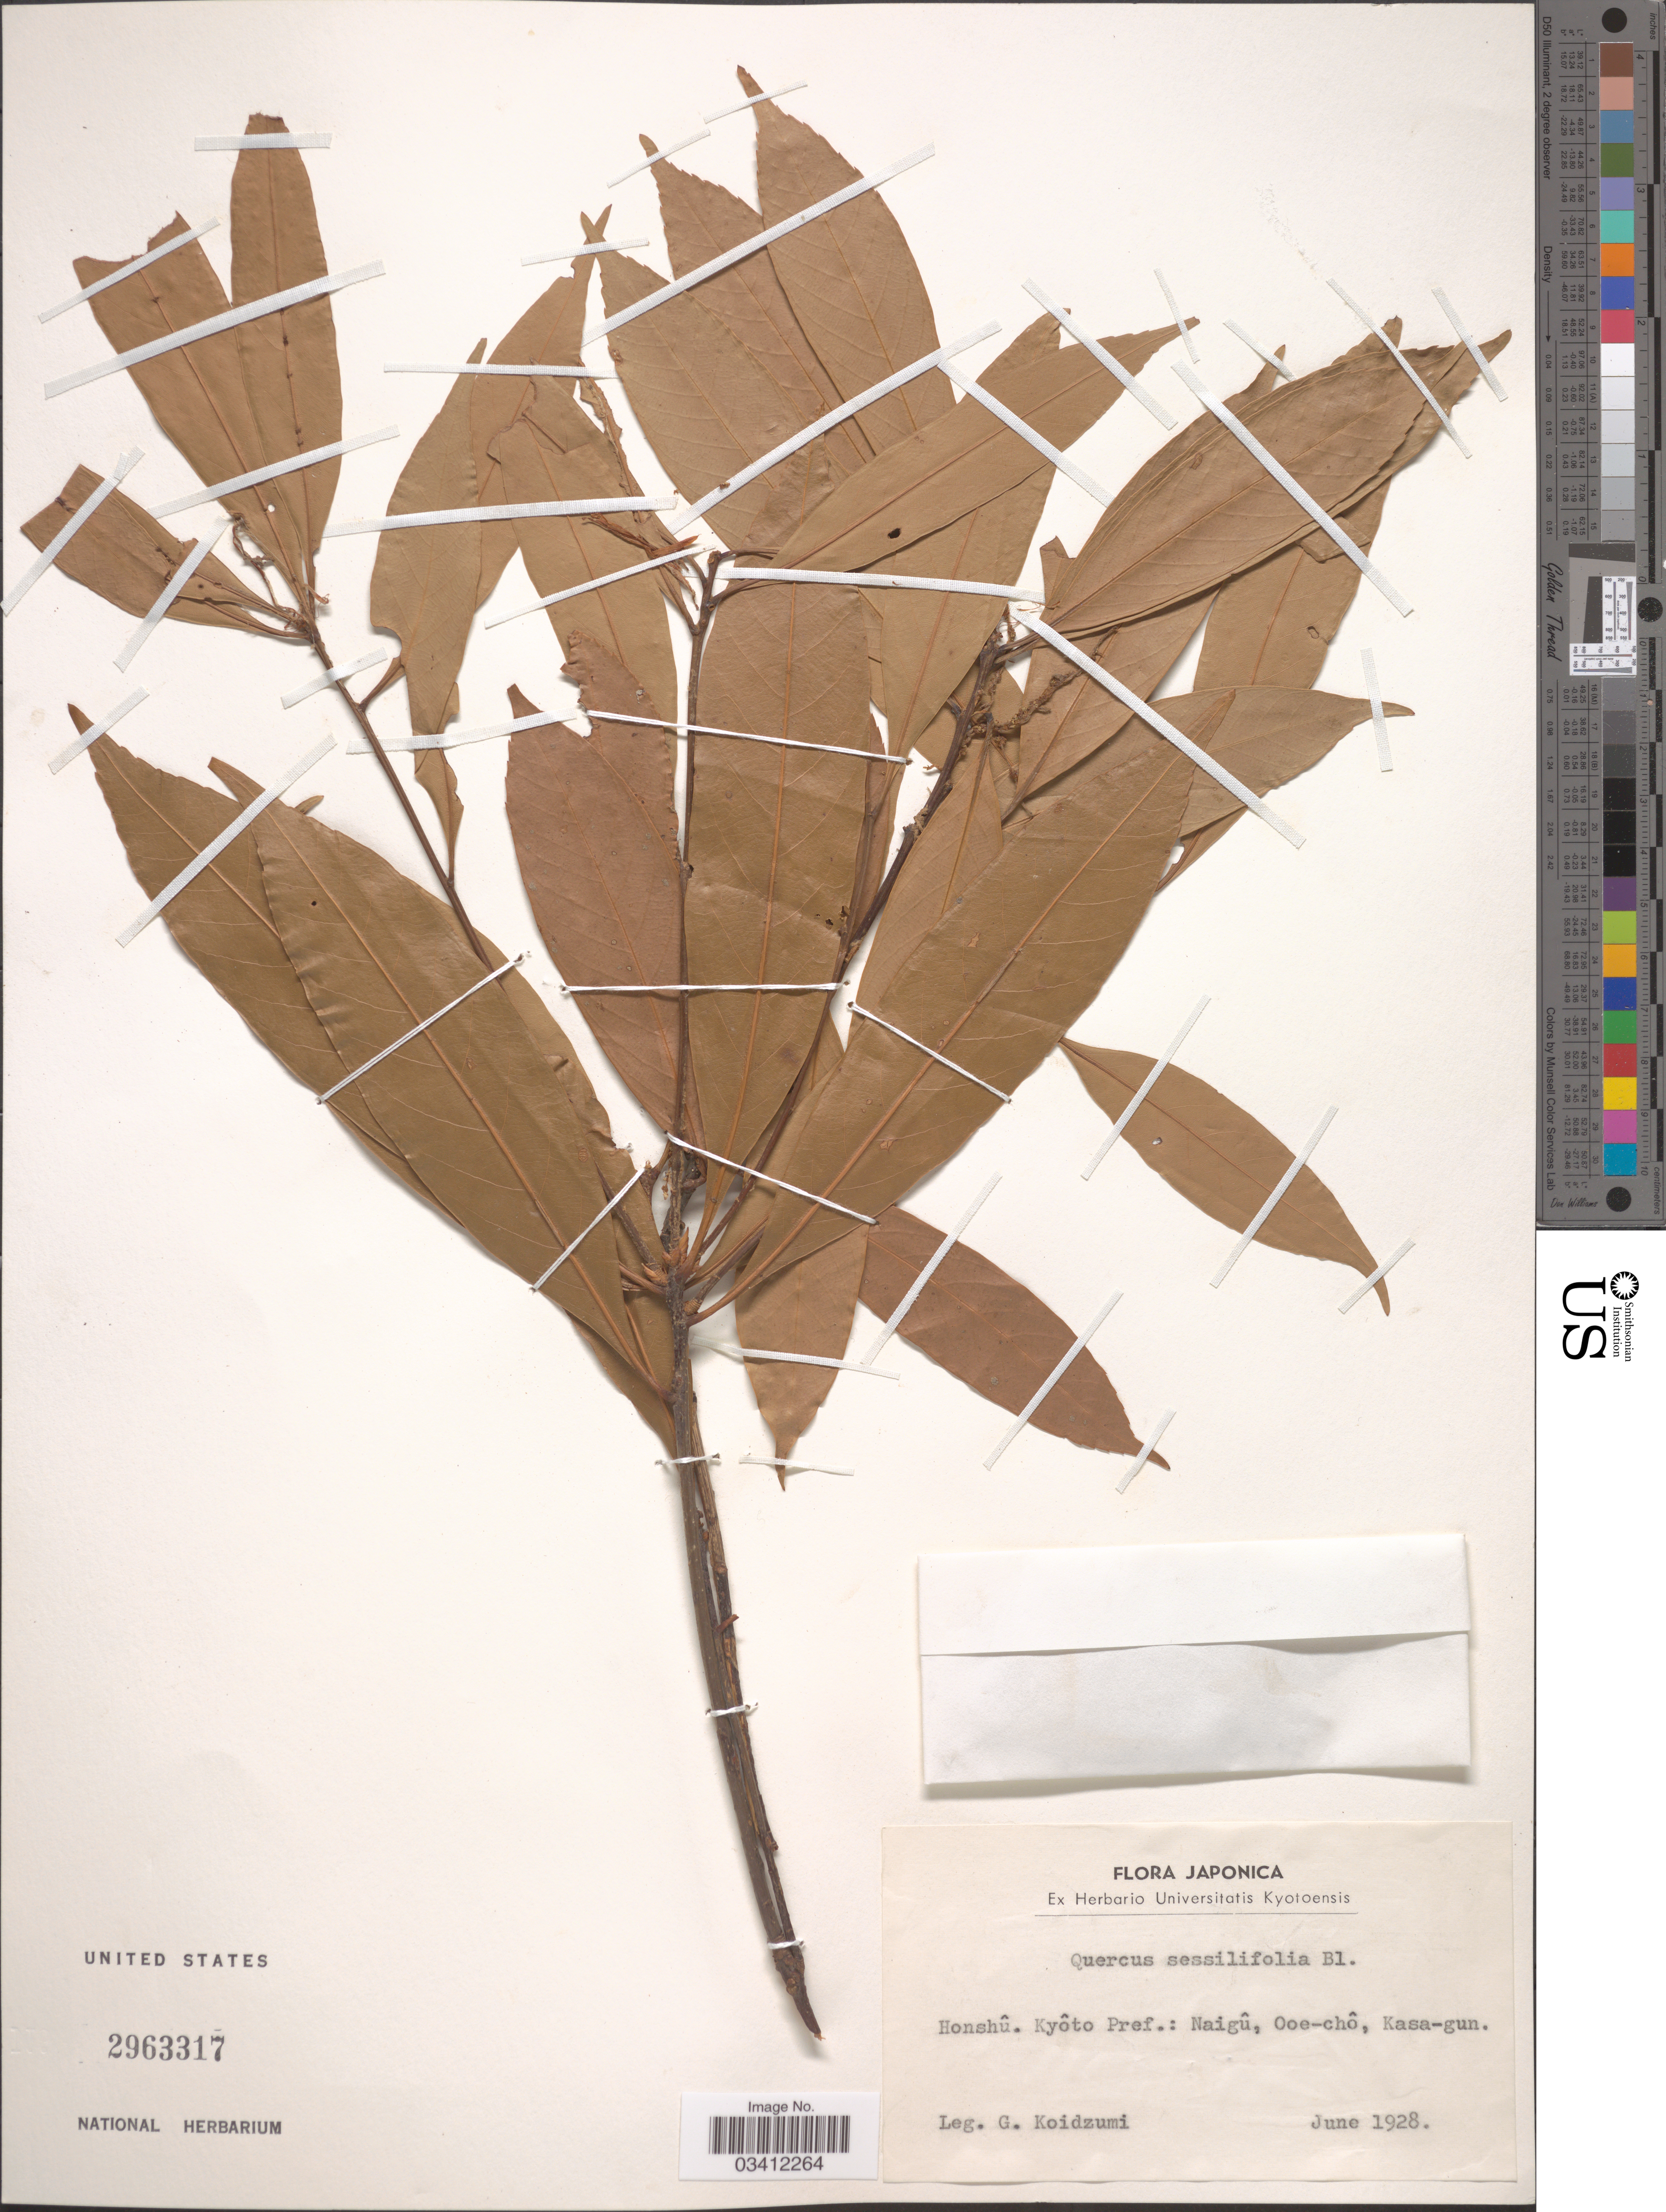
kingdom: Plantae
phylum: Tracheophyta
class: Magnoliopsida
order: Fagales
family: Fagaceae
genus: Quercus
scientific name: Quercus sessiliflora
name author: Salisb.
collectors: G. Koidzumi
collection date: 1928-06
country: Japan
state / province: Kyoto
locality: Honshû. Kyôto Pref.: Naigû, Ooe-chô, Kasa-gun.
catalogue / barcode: US 2963317